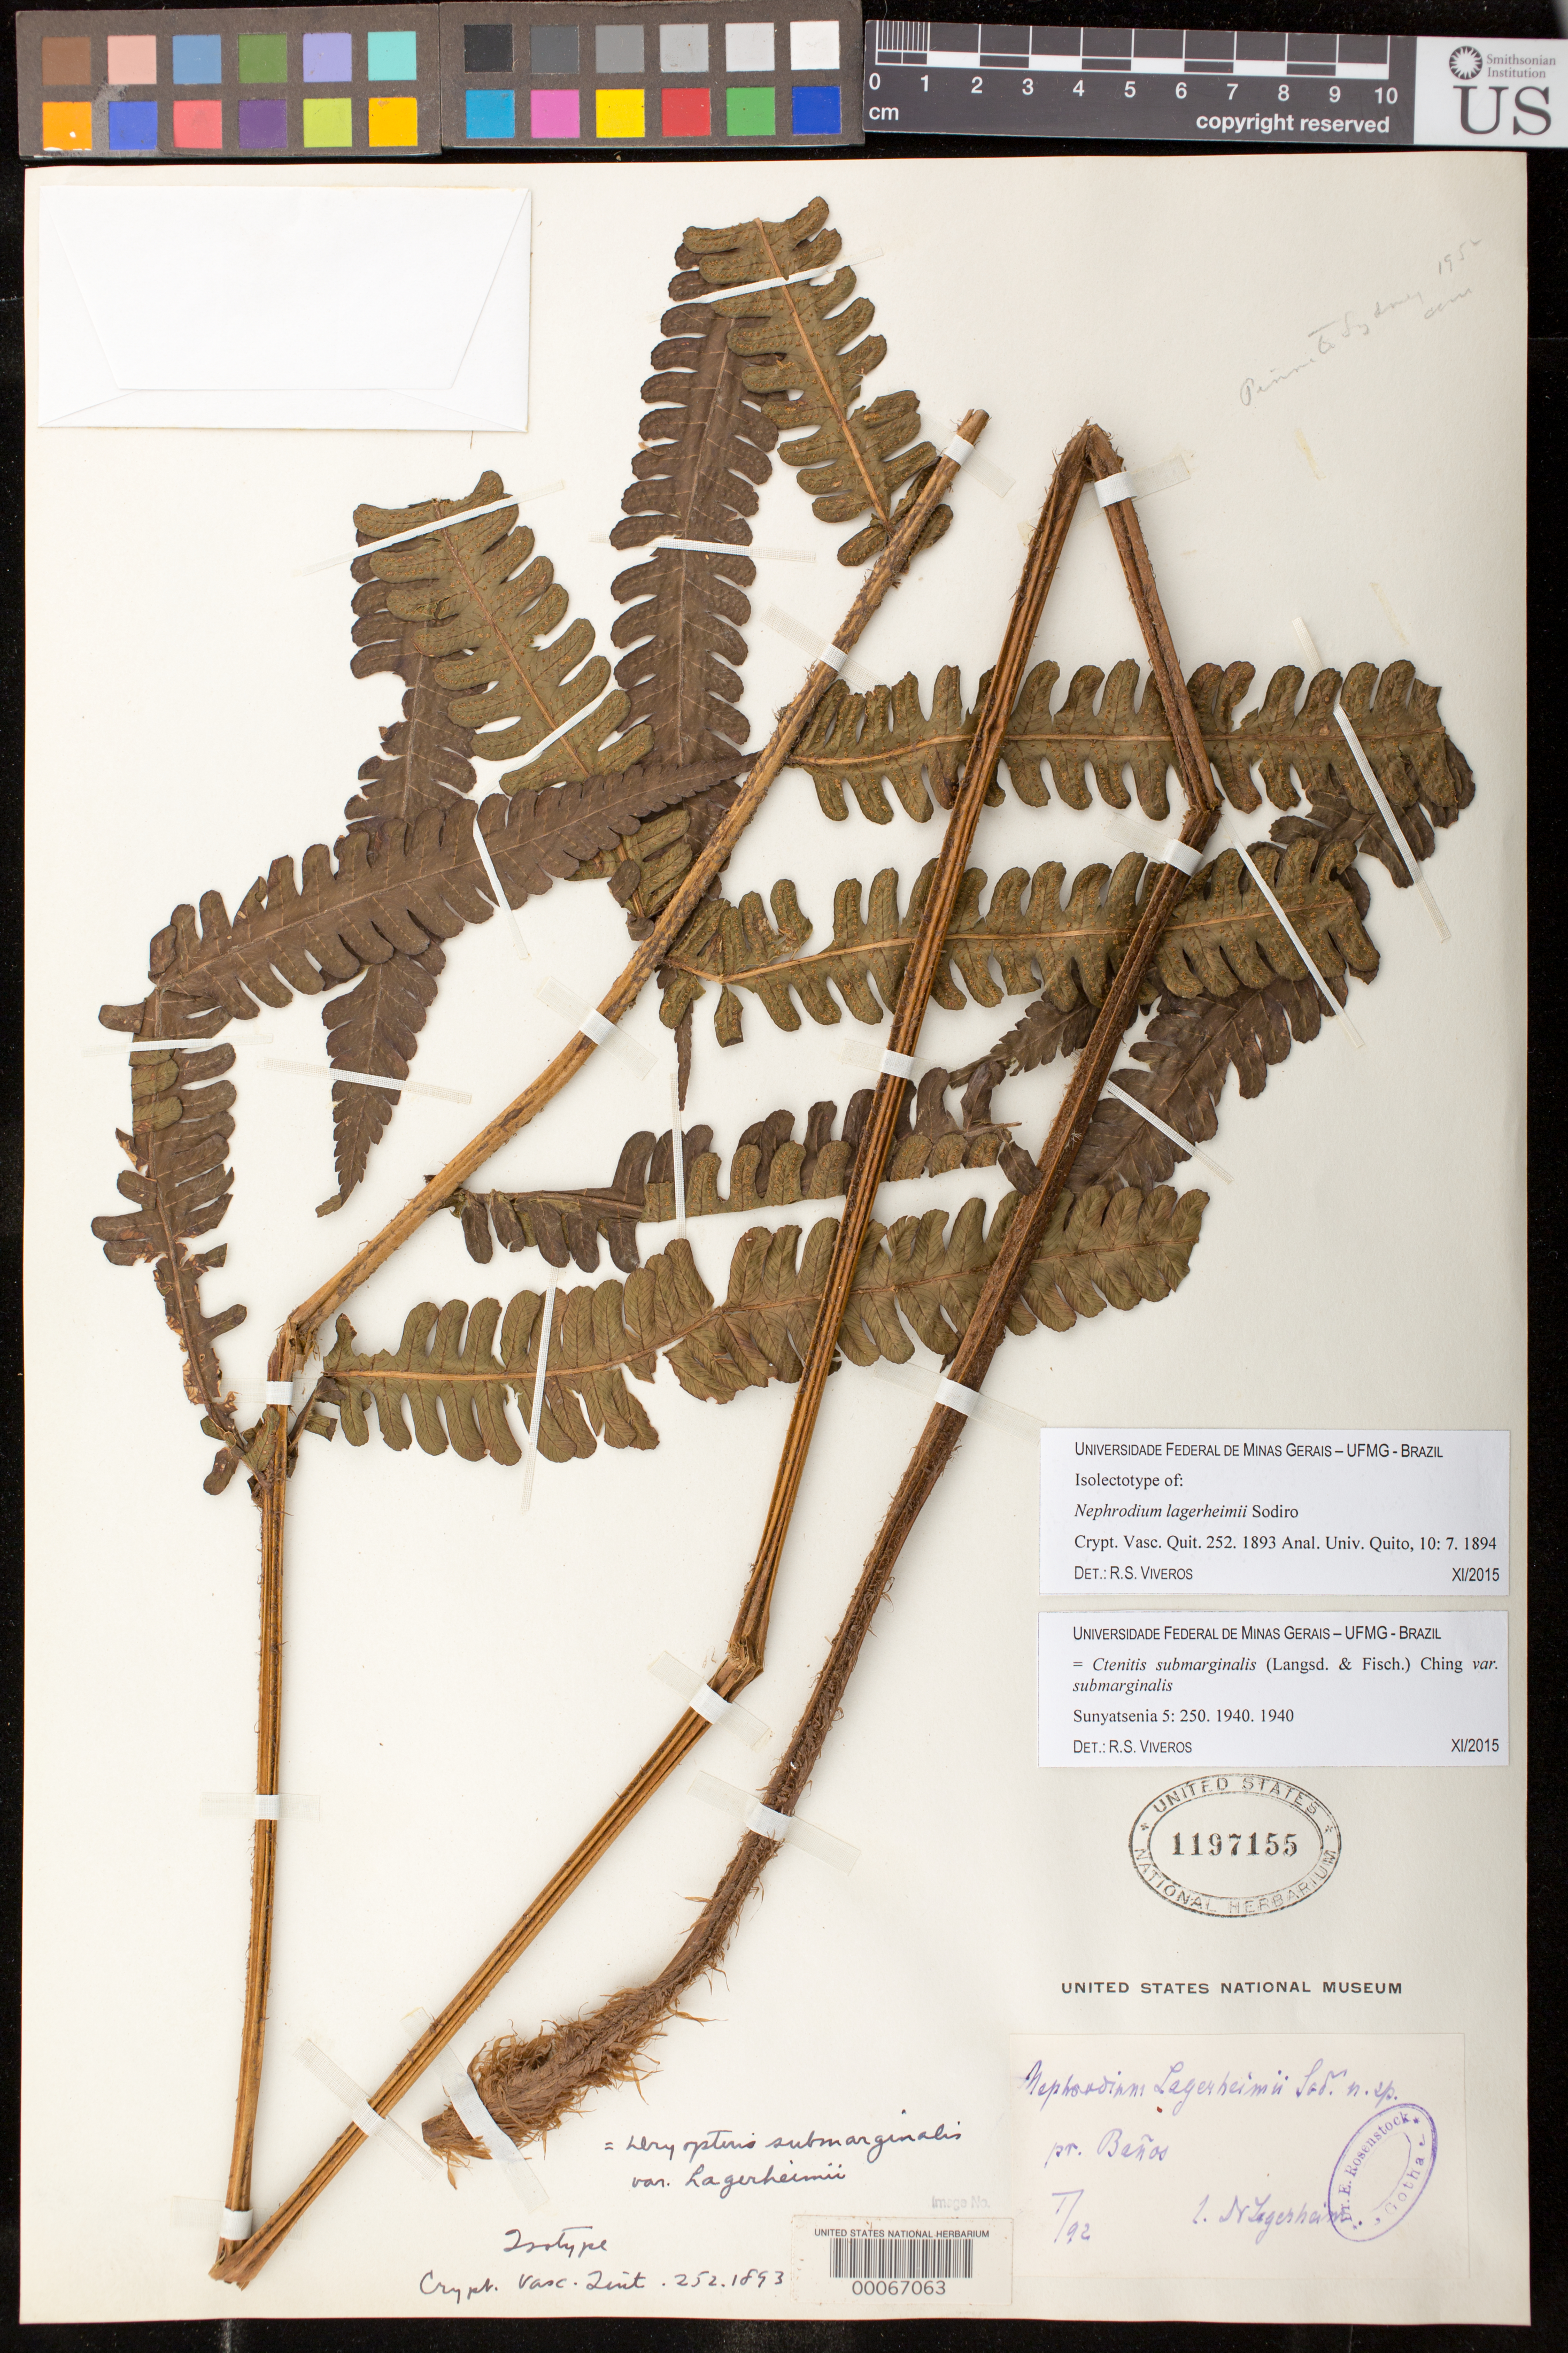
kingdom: Plantae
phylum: Tracheophyta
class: Polypodiopsida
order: Polypodiales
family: Dryopteridaceae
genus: Nephrodium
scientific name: Nephrodium lagerheimii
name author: Sodiro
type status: Isotype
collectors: G. Lagerheim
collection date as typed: Jan 1892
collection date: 1892-01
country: Ecuador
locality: Pr. Baños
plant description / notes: Specimen annotated as isolectotype by R.S. Viveros (2015)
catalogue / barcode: US 1197155